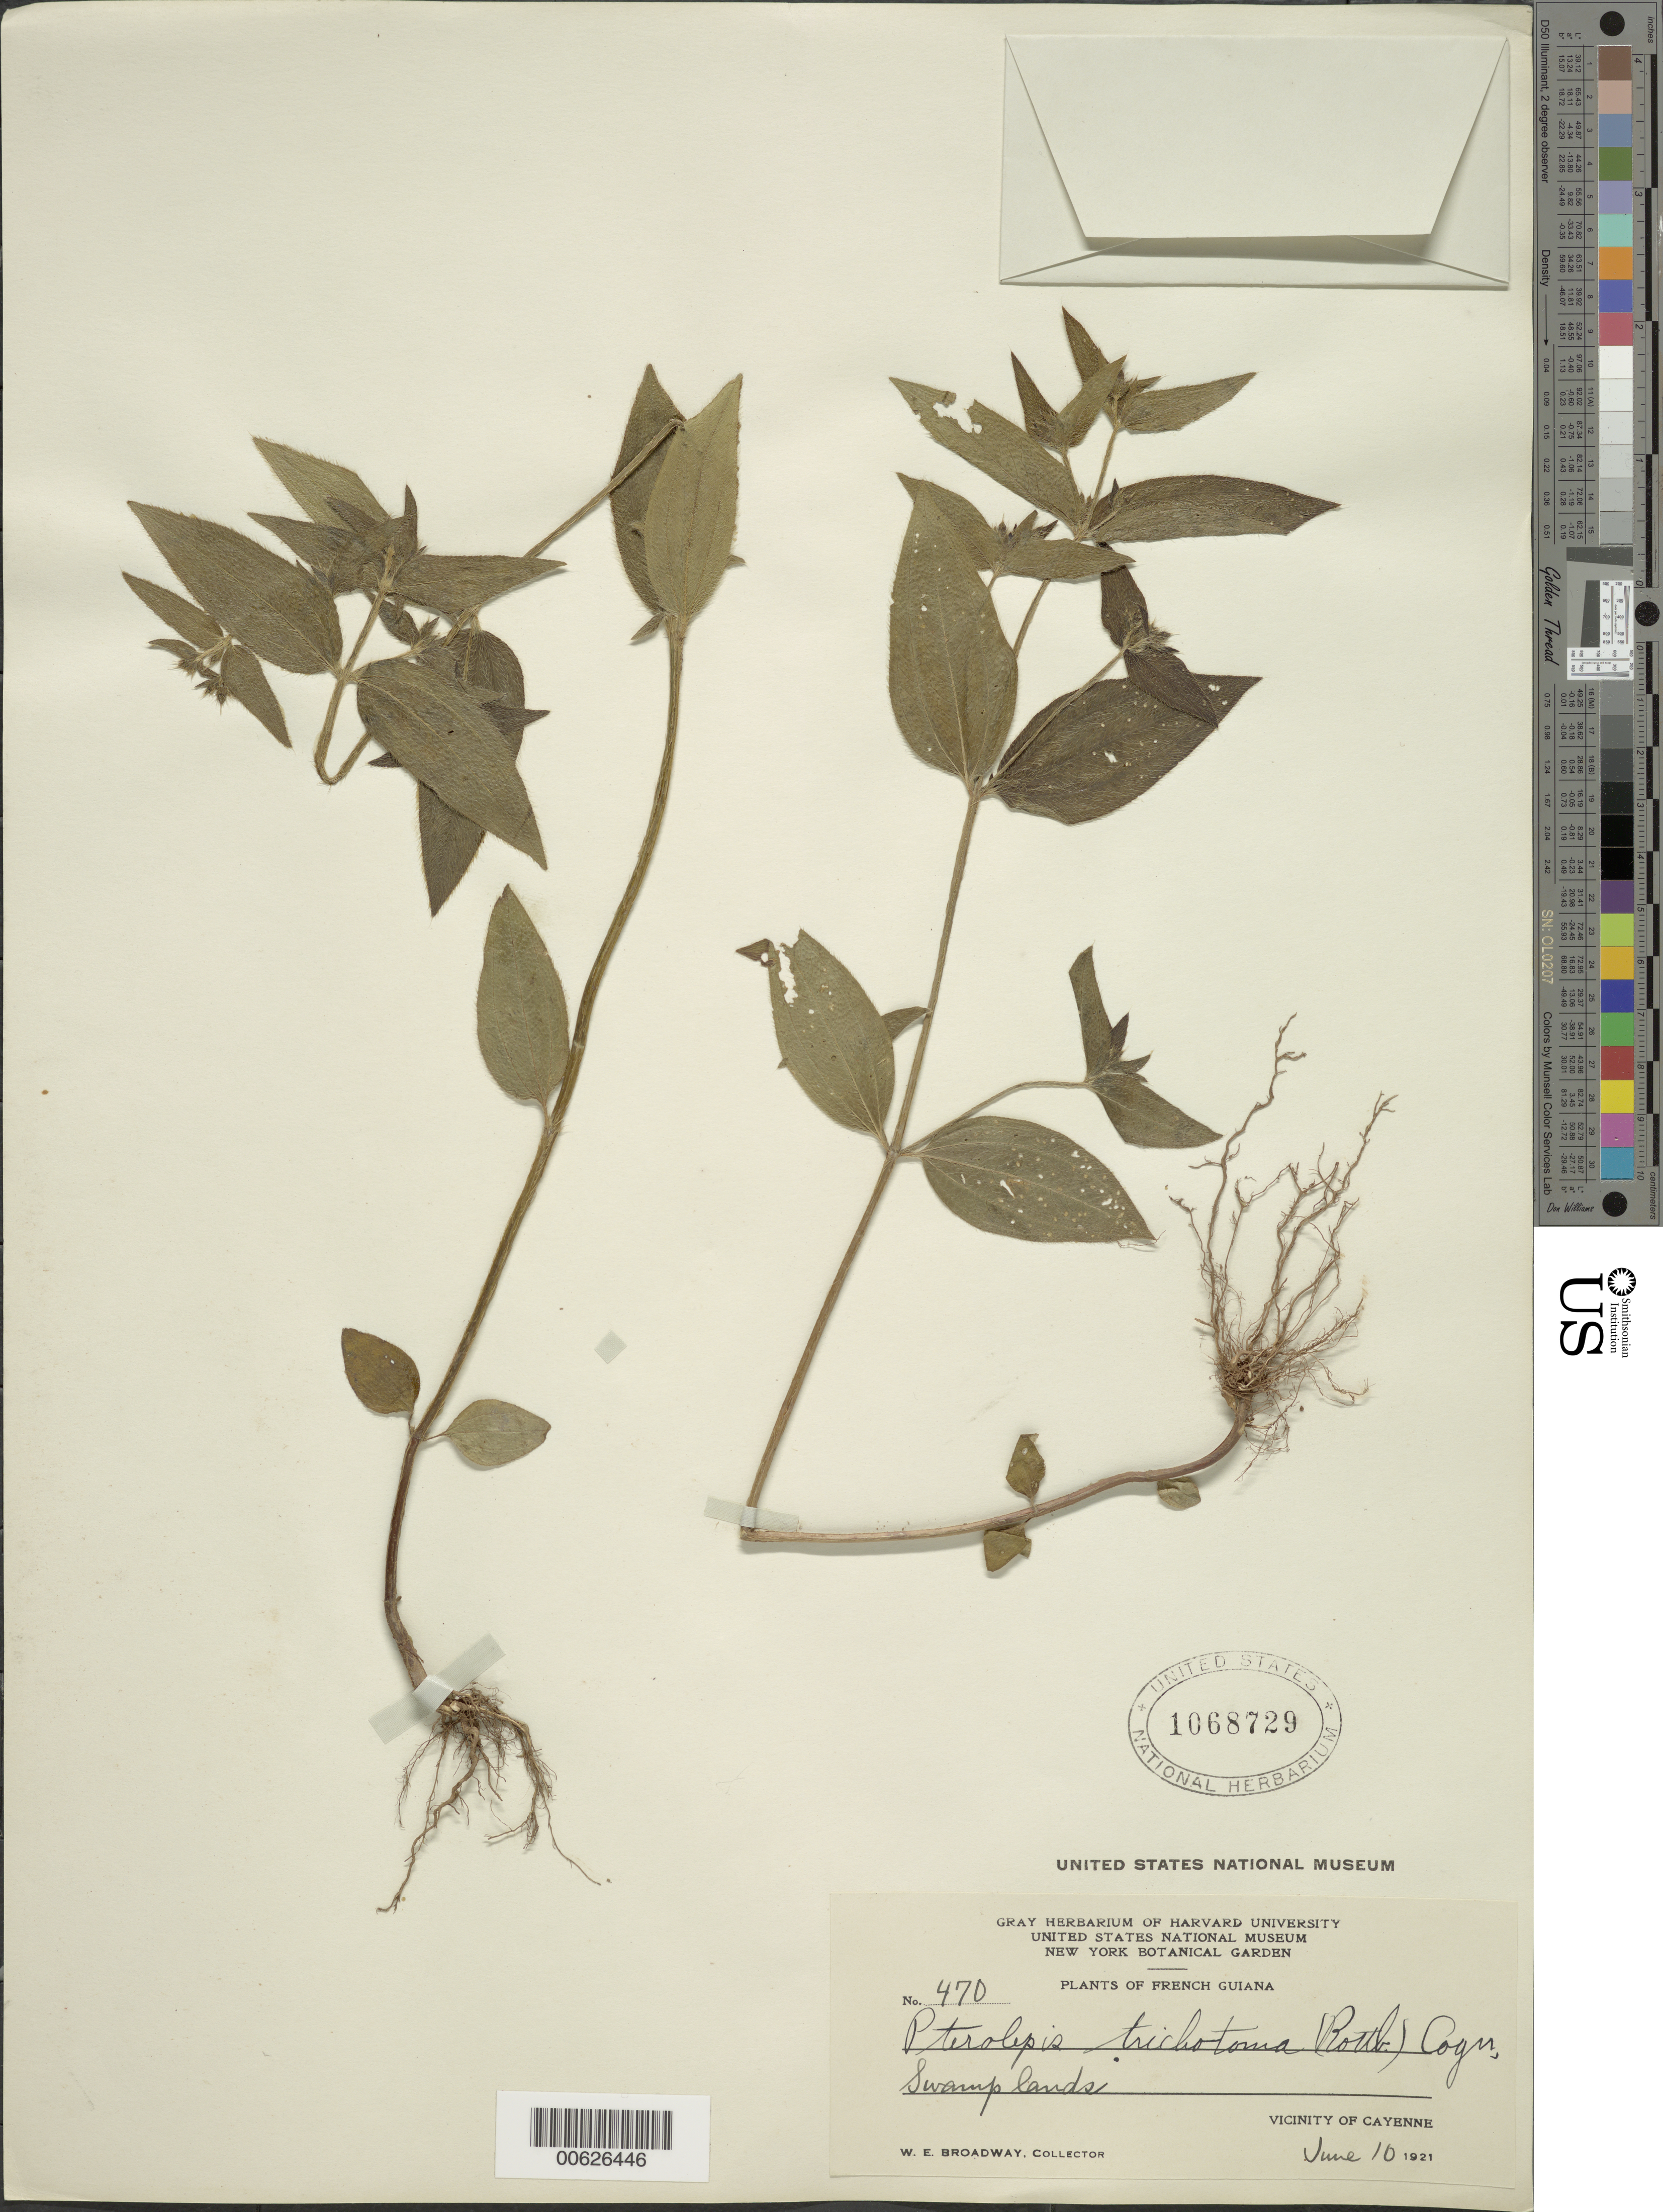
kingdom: Plantae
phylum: Tracheophyta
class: Magnoliopsida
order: Myrtales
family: Melastomataceae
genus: Pterolepis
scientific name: Pterolepis trichotoma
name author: (Rottb.) Cogn.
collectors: W. E. Broadway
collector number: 470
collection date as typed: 10-Jun-21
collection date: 1921-06-10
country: French Guiana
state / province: Cayenne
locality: Cayenne, vic.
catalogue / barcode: US 1068729